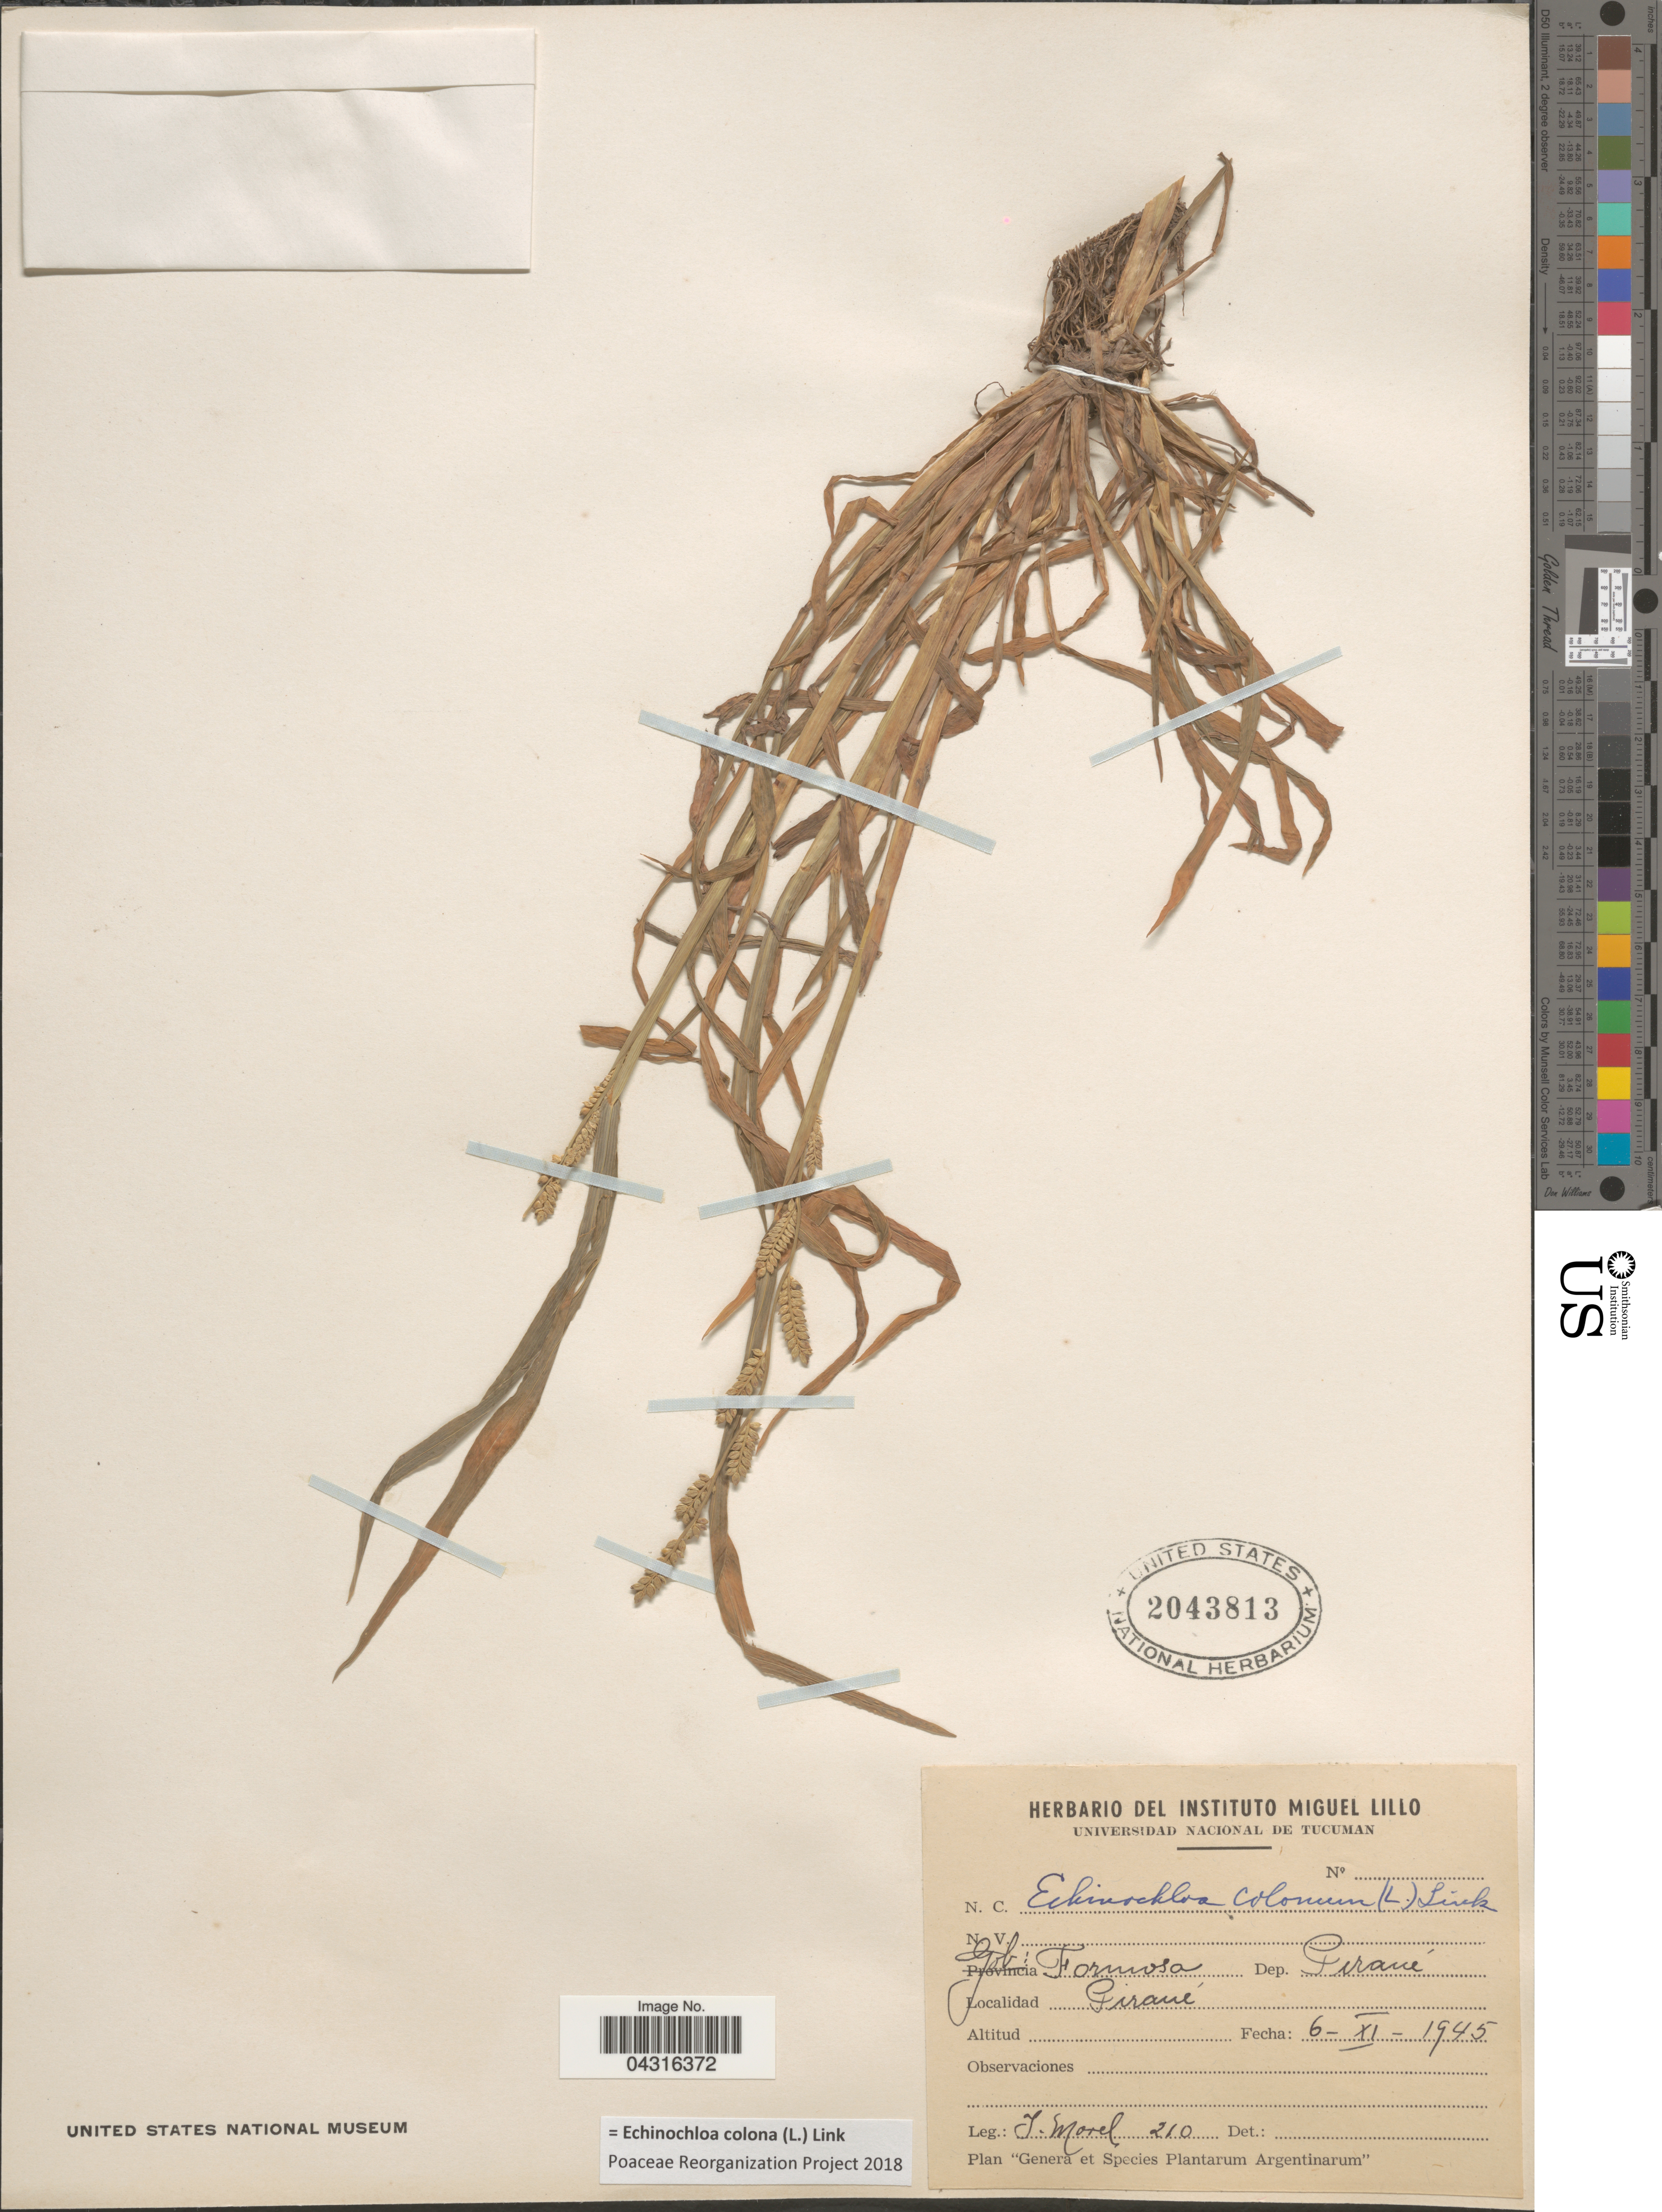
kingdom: Plantae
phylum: Tracheophyta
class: Liliopsida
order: Poales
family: Poaceae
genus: Echinochloa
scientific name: Echinochloa colona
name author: (L.) Link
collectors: I. Morel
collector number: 210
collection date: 1945-11-06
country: Argentina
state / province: Formosa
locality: Gob: Formosa. Dep. Girané. Girané.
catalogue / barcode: US 2043813